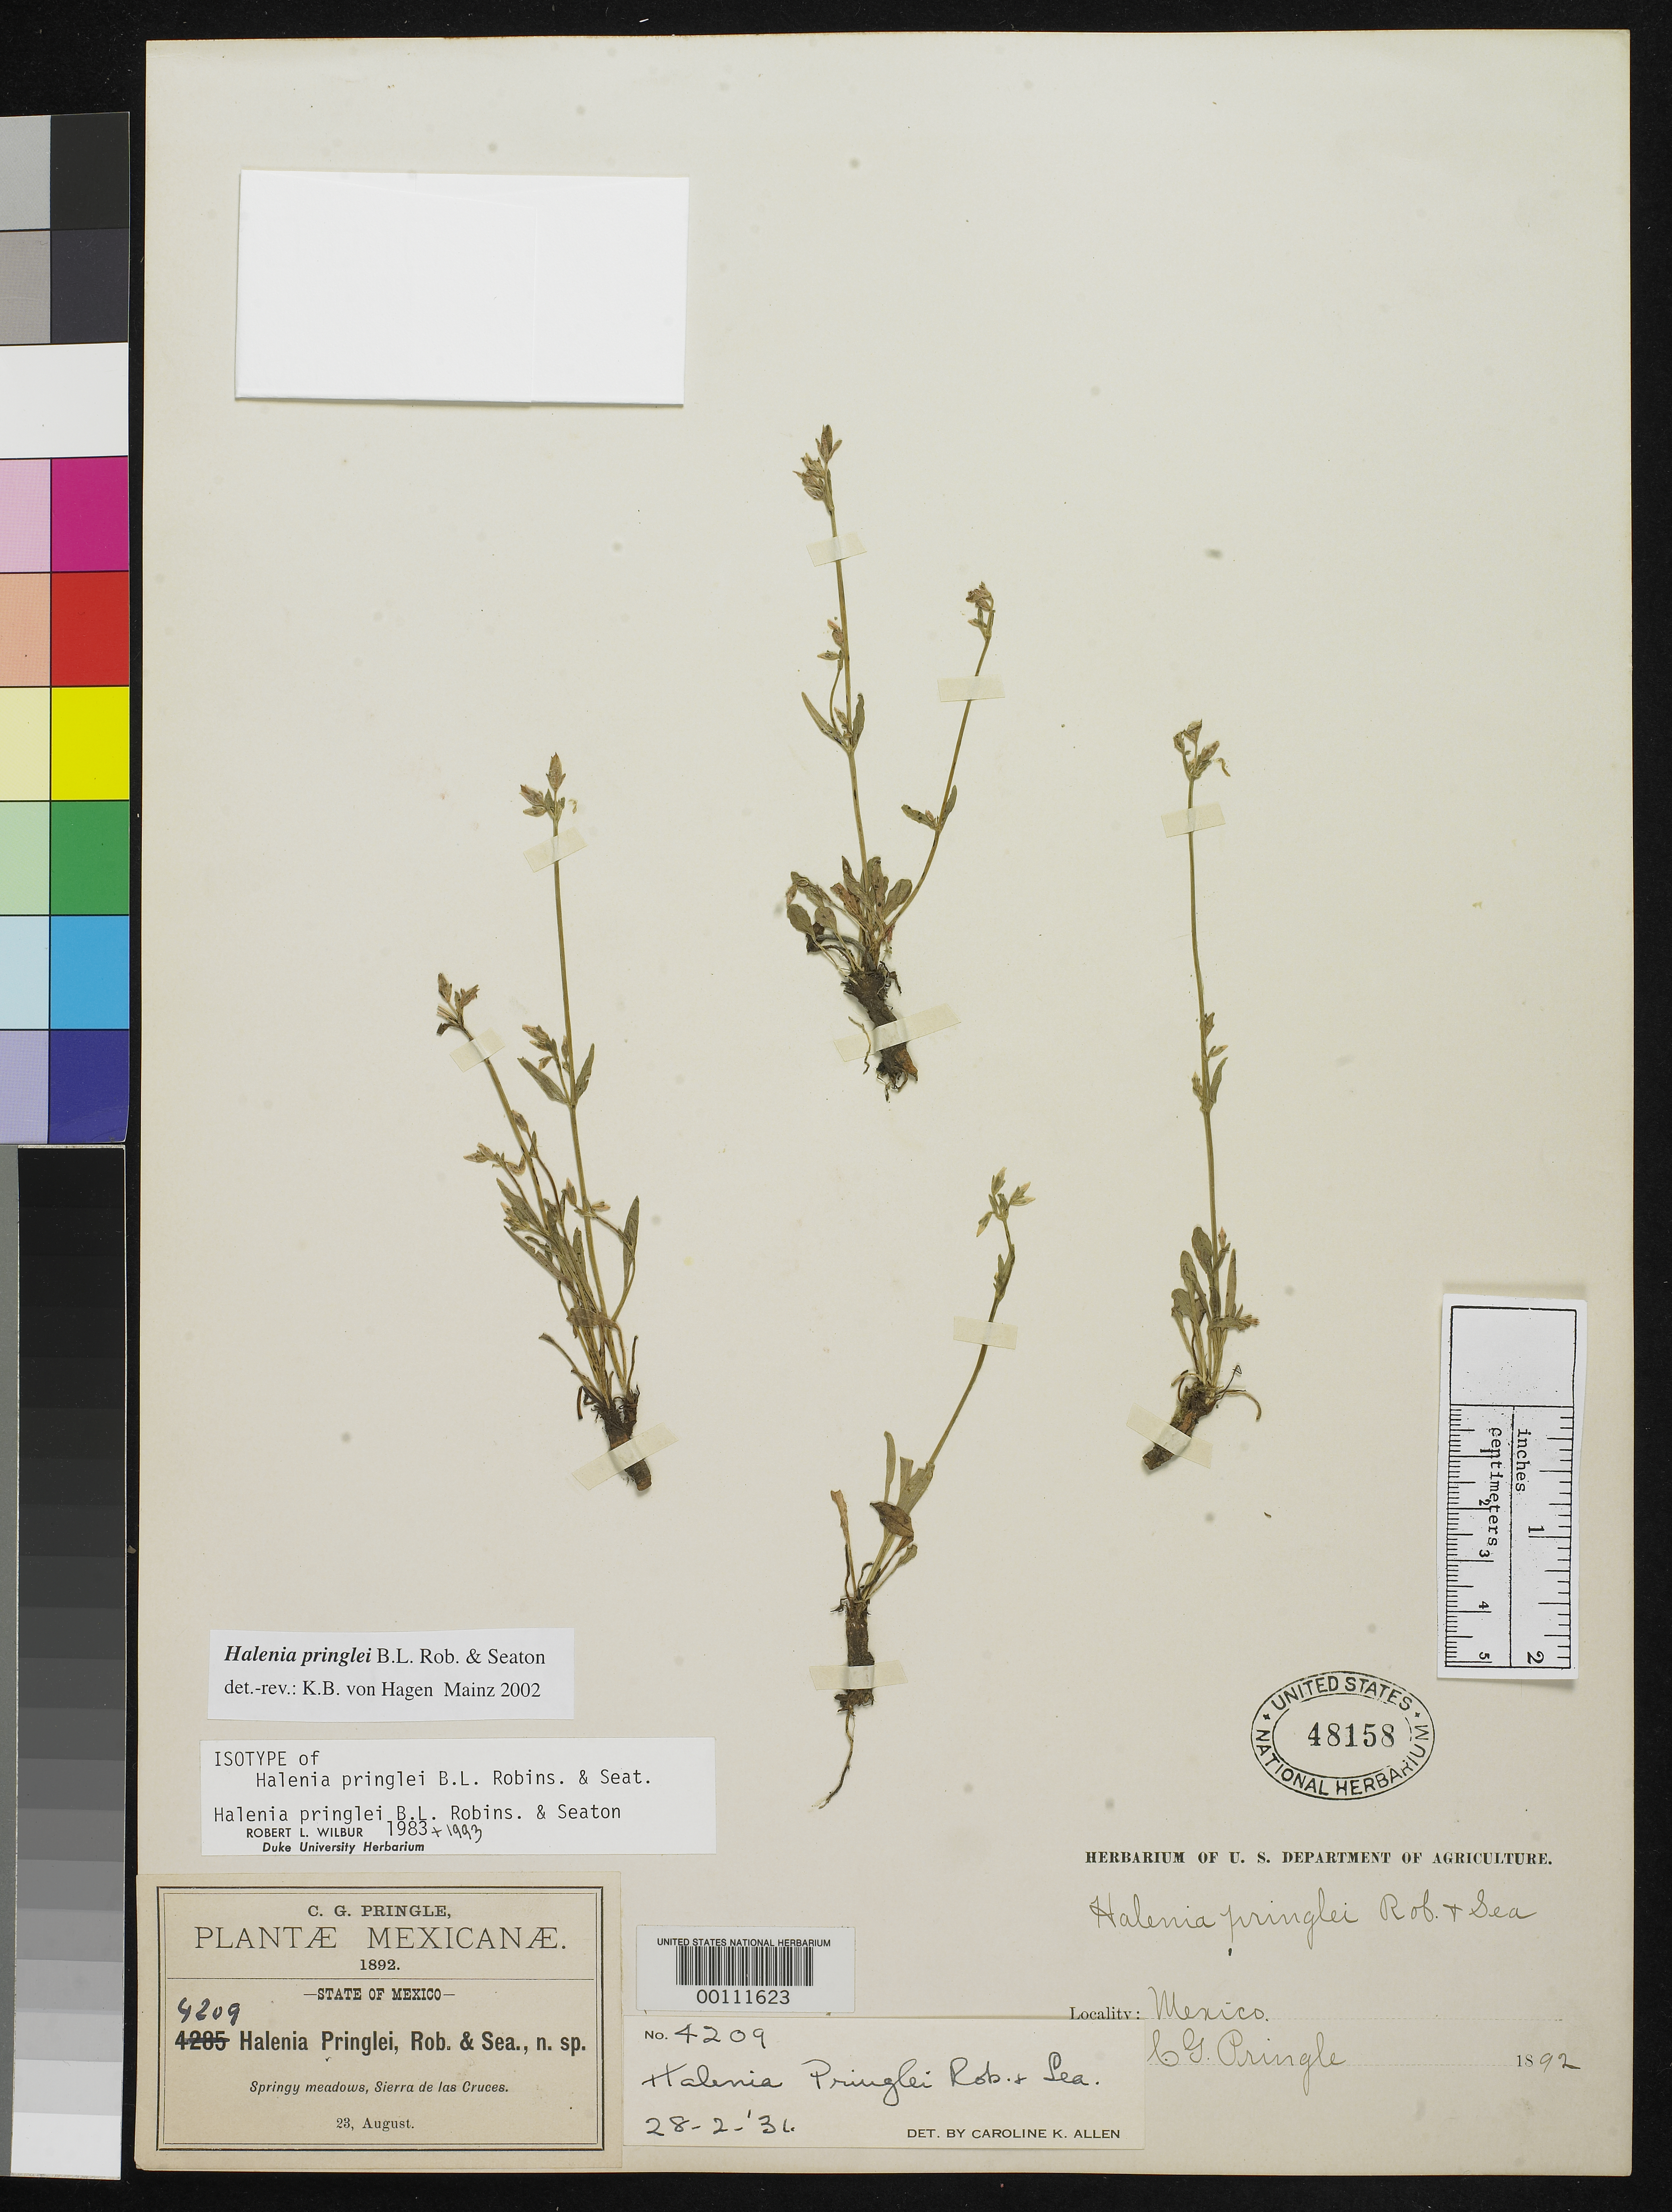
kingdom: Plantae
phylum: Tracheophyta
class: Magnoliopsida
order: Gentianales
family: Gentianaceae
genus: Halenia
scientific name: Halenia pringlei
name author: B.L. Rob. & Seaton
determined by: Hagen, K. B. von, (MJG)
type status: Isotype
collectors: C. G. Pringle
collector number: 4209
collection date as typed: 23 Aug 1892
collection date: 1892-08-23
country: Mexico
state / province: México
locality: Sierra de Las Cruces.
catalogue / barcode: US 48158